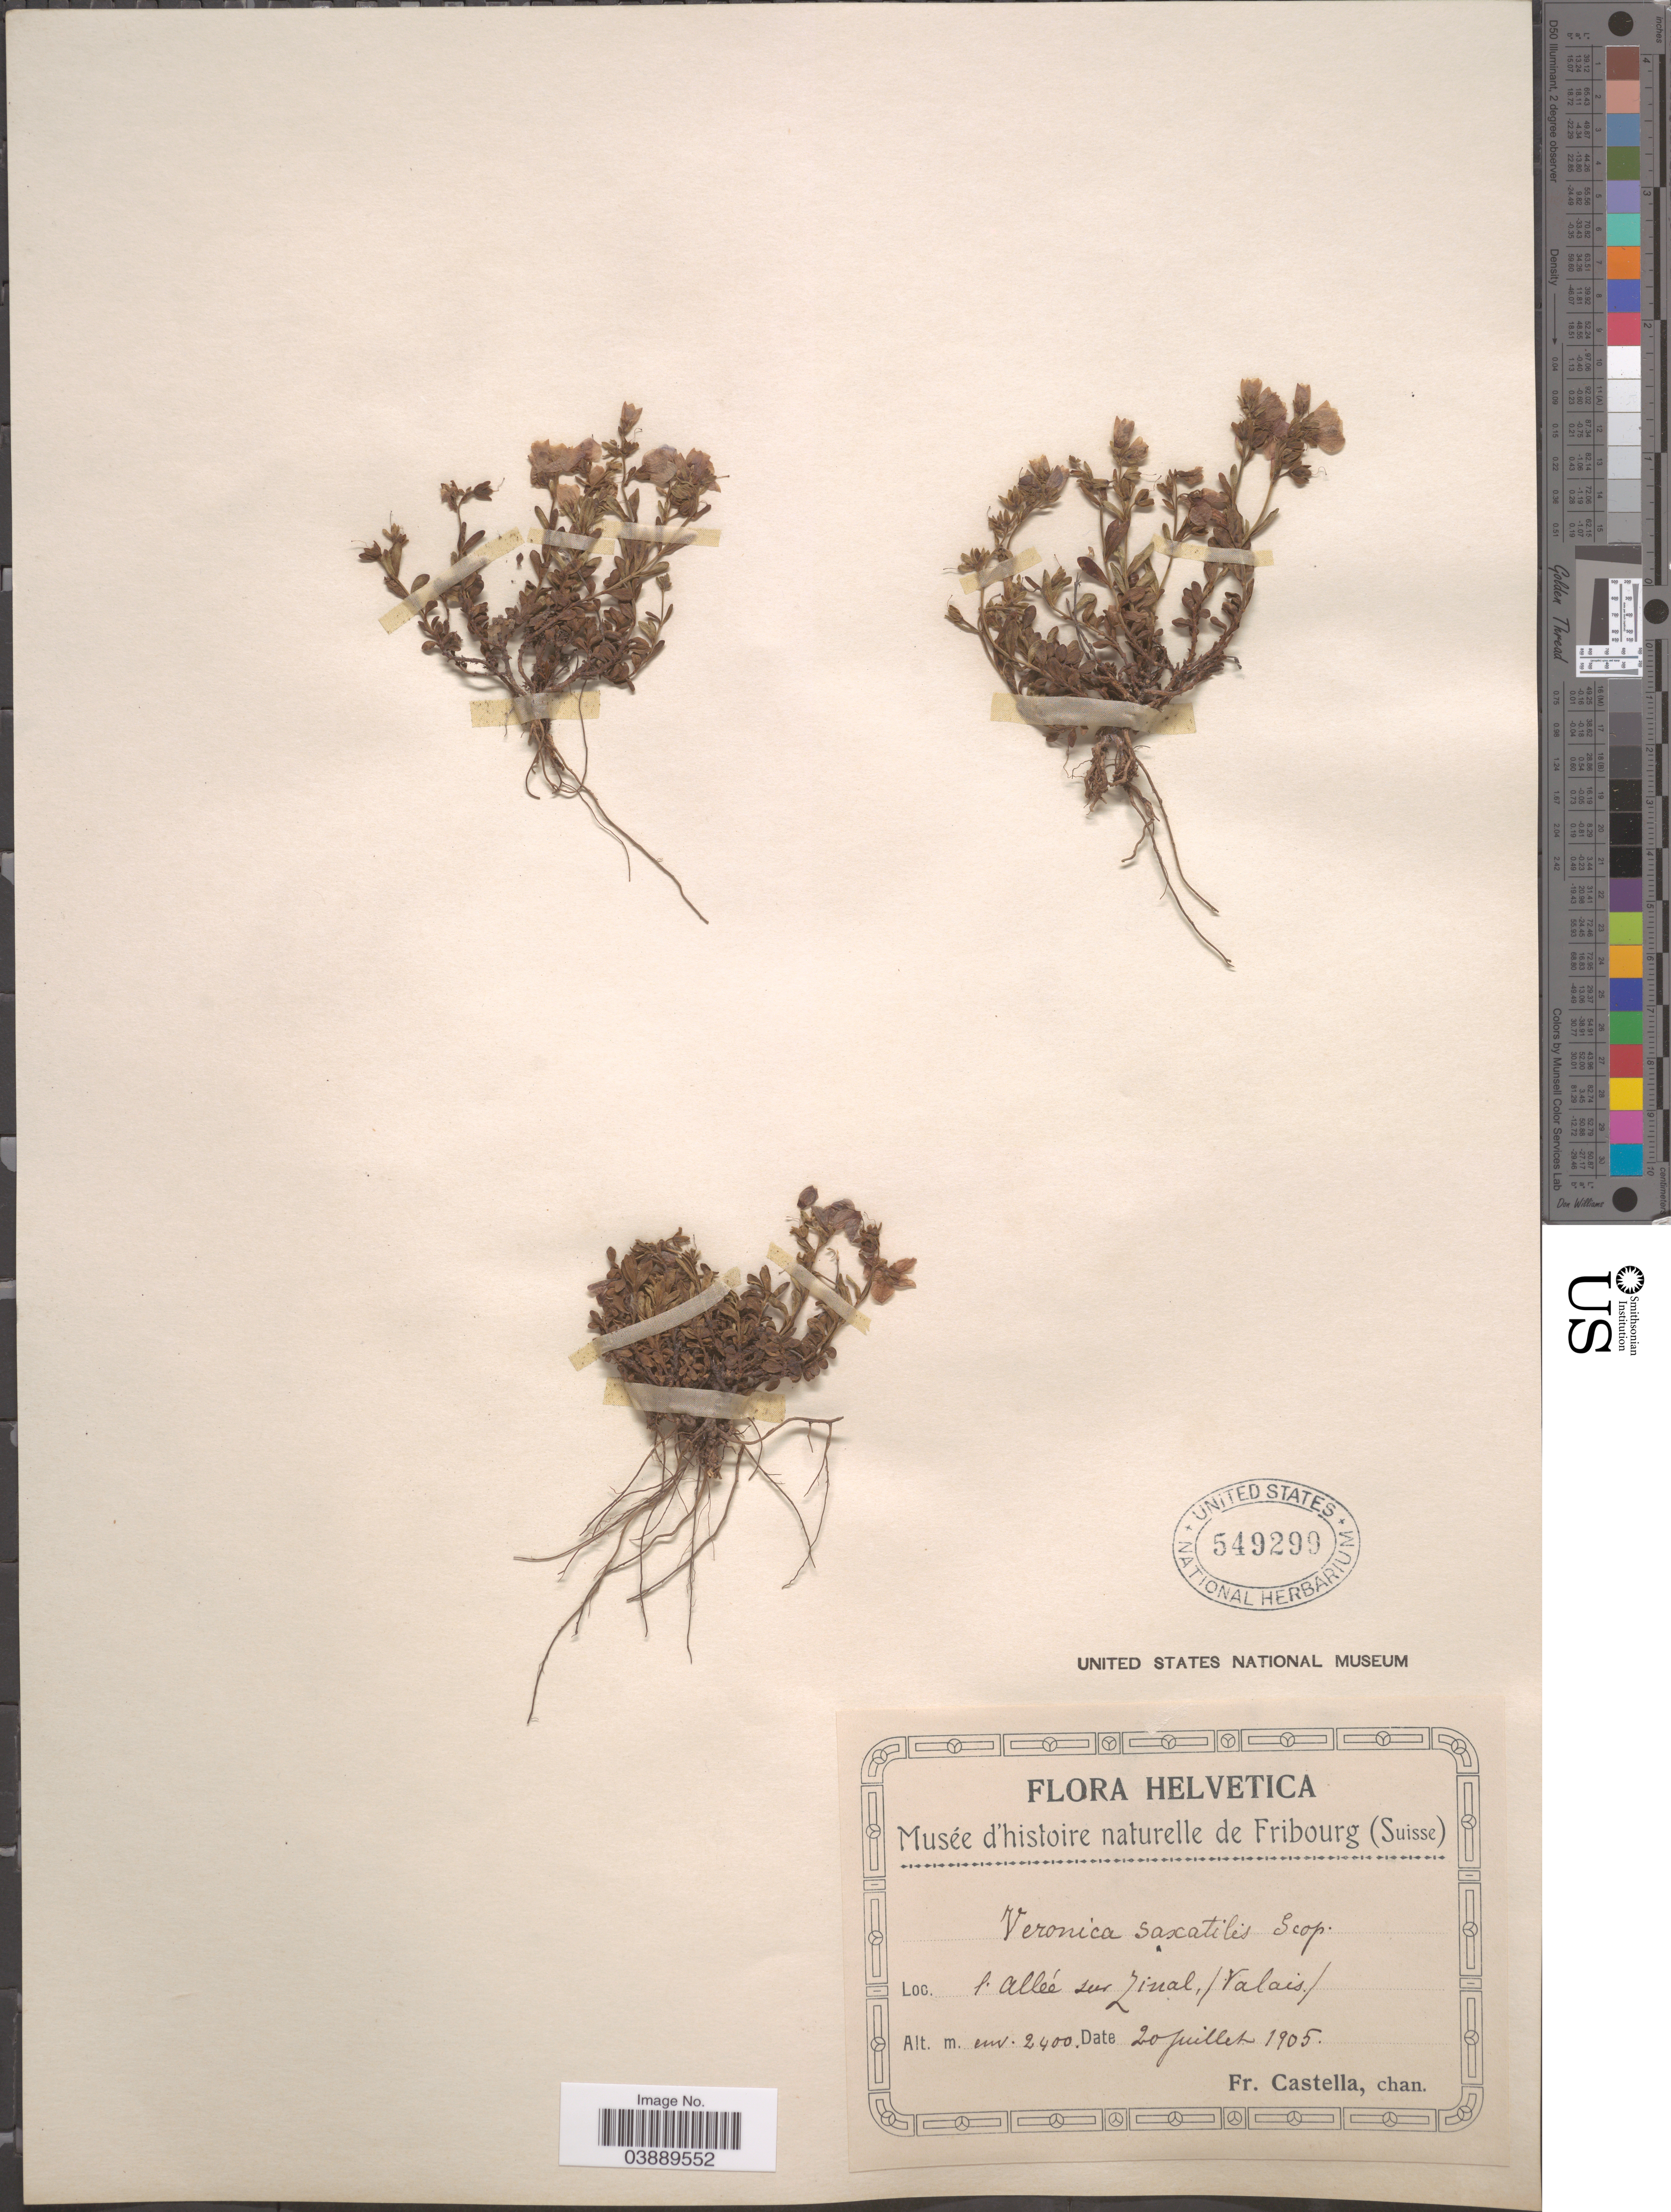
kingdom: Plantae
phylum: Tracheophyta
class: Magnoliopsida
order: Lamiales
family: Plantaginaceae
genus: Veronica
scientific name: Veronica saxatilis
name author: Scop.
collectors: Fr. Castella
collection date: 1905-07-20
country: Switzerland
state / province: Valais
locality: Helvetica. L. Alleé sur Zinal,(Valais).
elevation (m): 2400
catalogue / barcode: US 549299